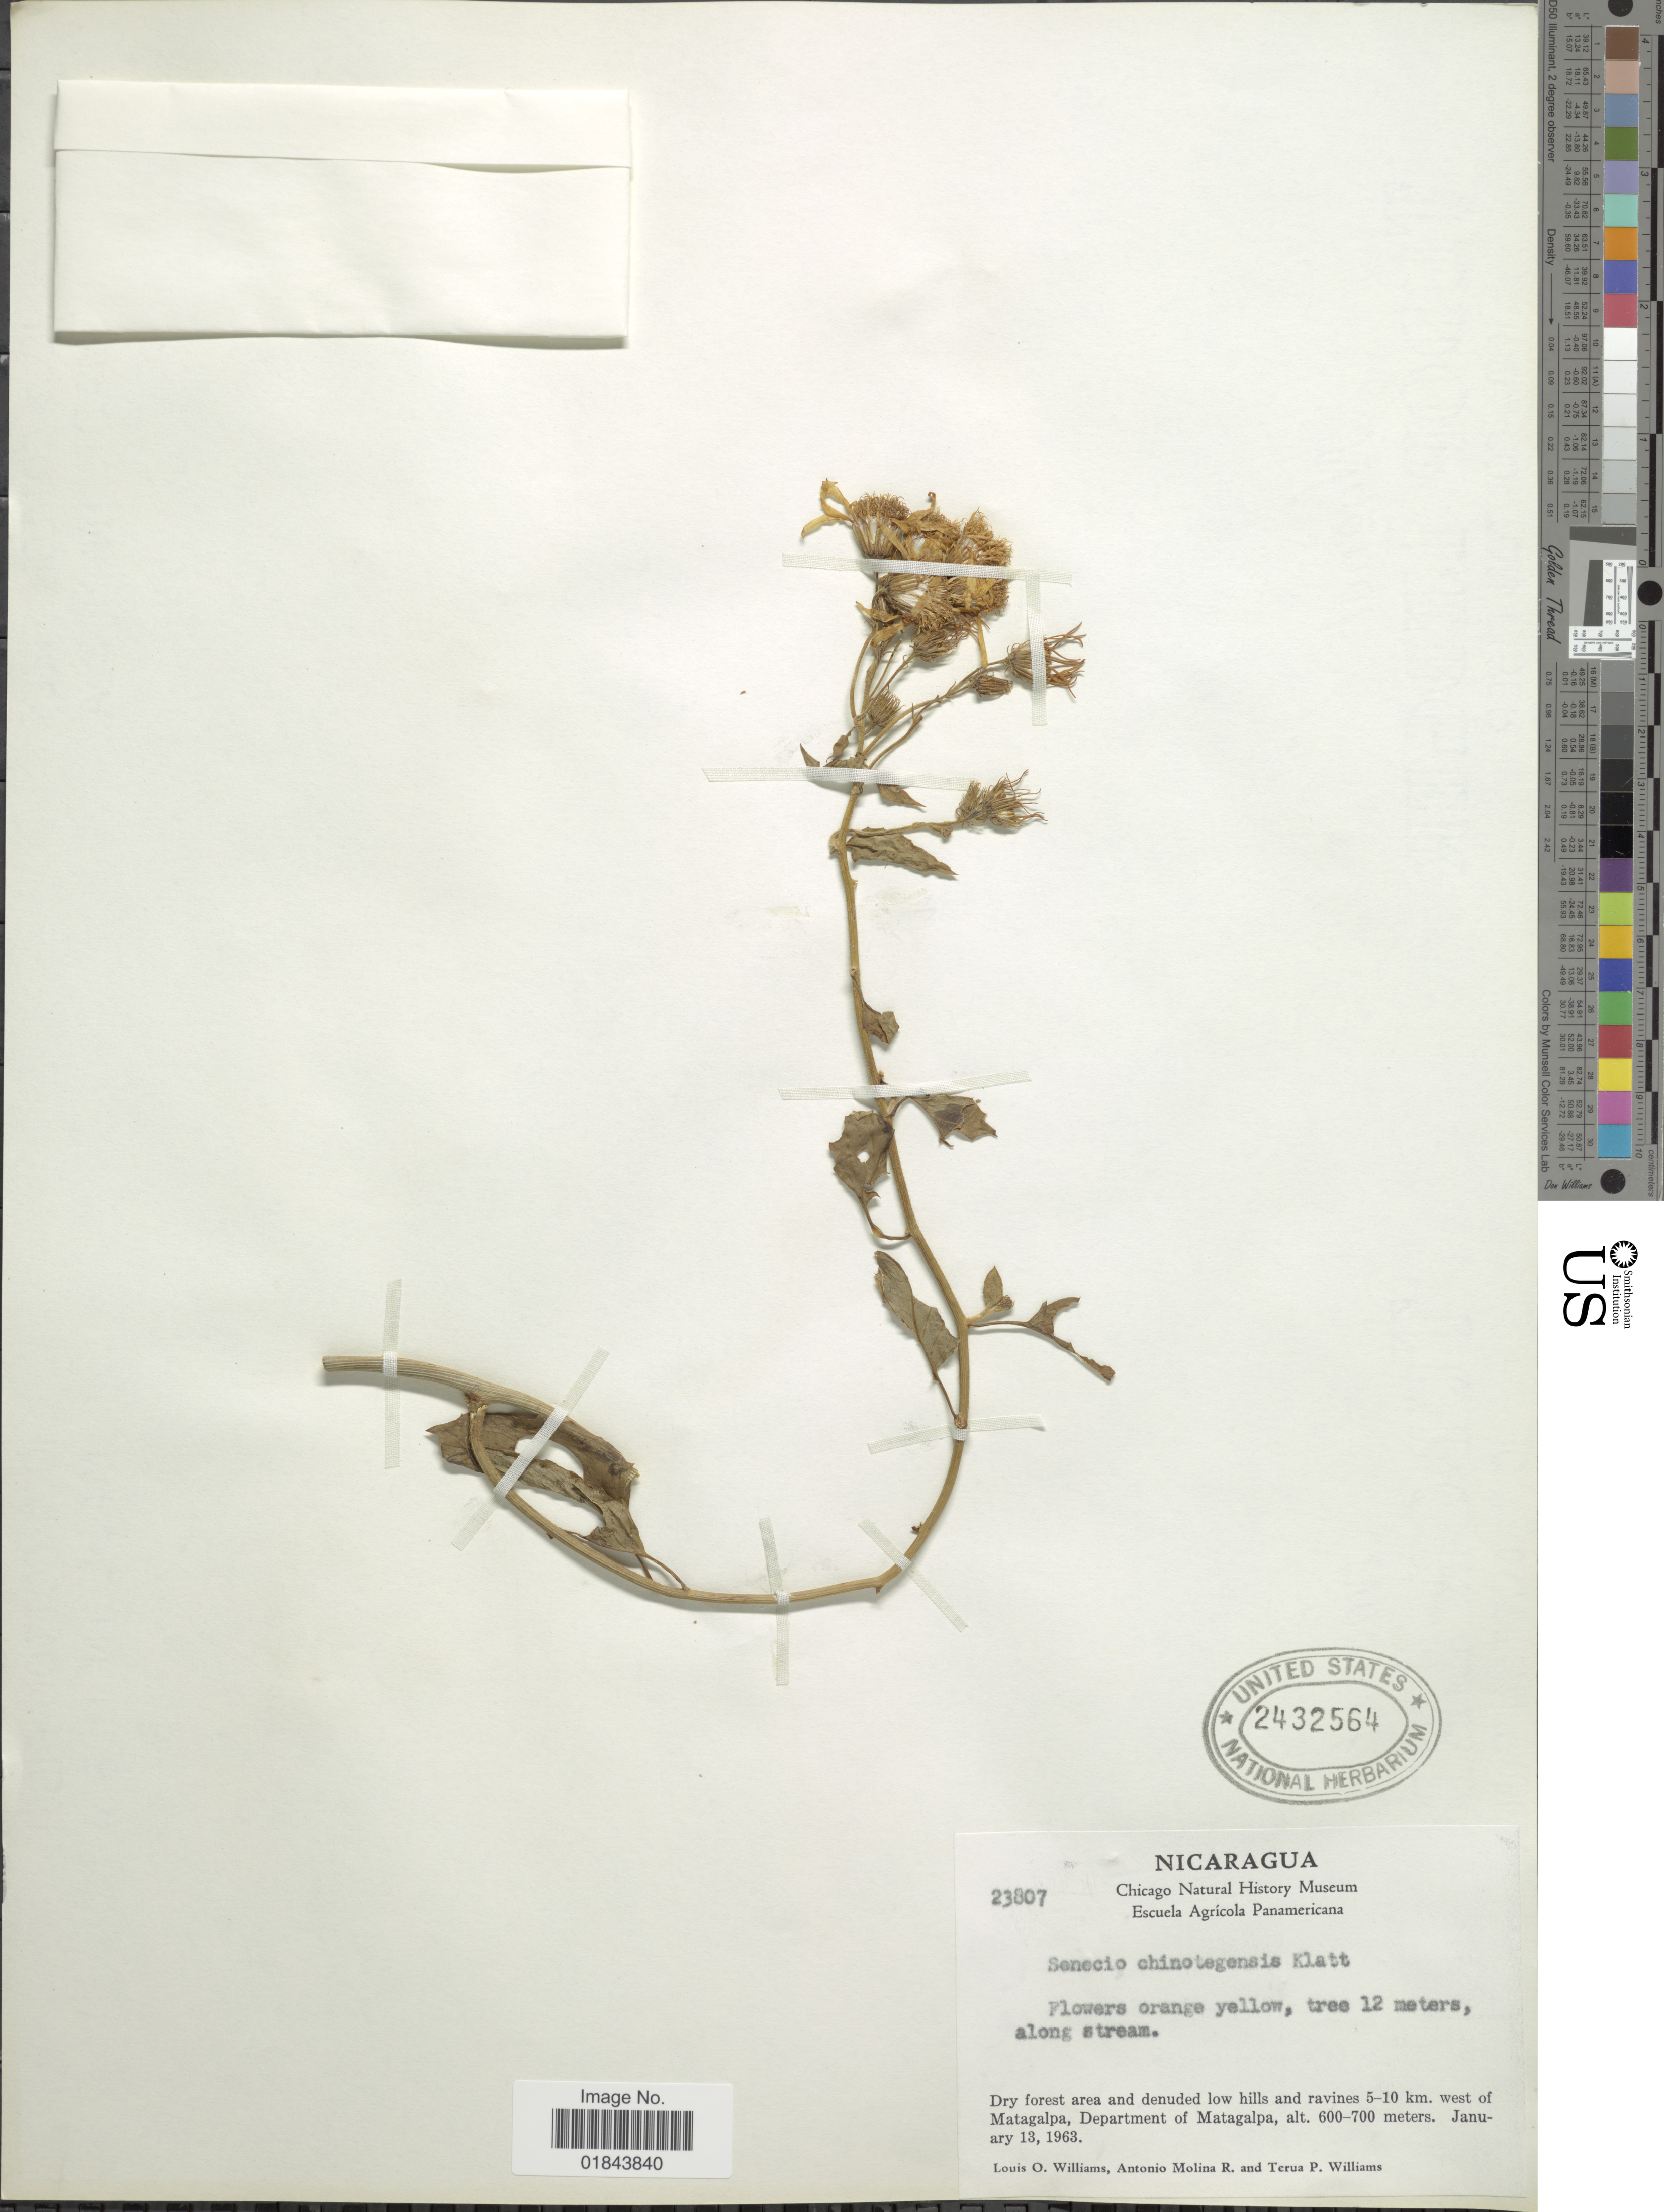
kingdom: Plantae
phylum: Tracheophyta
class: Magnoliopsida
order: Asterales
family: Asteraceae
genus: Pseudogynoxys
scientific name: Pseudogynoxys haenkei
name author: (DC.) Cabrera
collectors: L. O. Williams, A. Molina R. & T. P. Williams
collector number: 23807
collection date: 1963-01-13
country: Nicaragua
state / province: Matagalpa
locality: Dry forest area and denuded low hills and ravines 5-10 km. west of Matagalpa, Department of Matagalpa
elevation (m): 600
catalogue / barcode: US 2432564